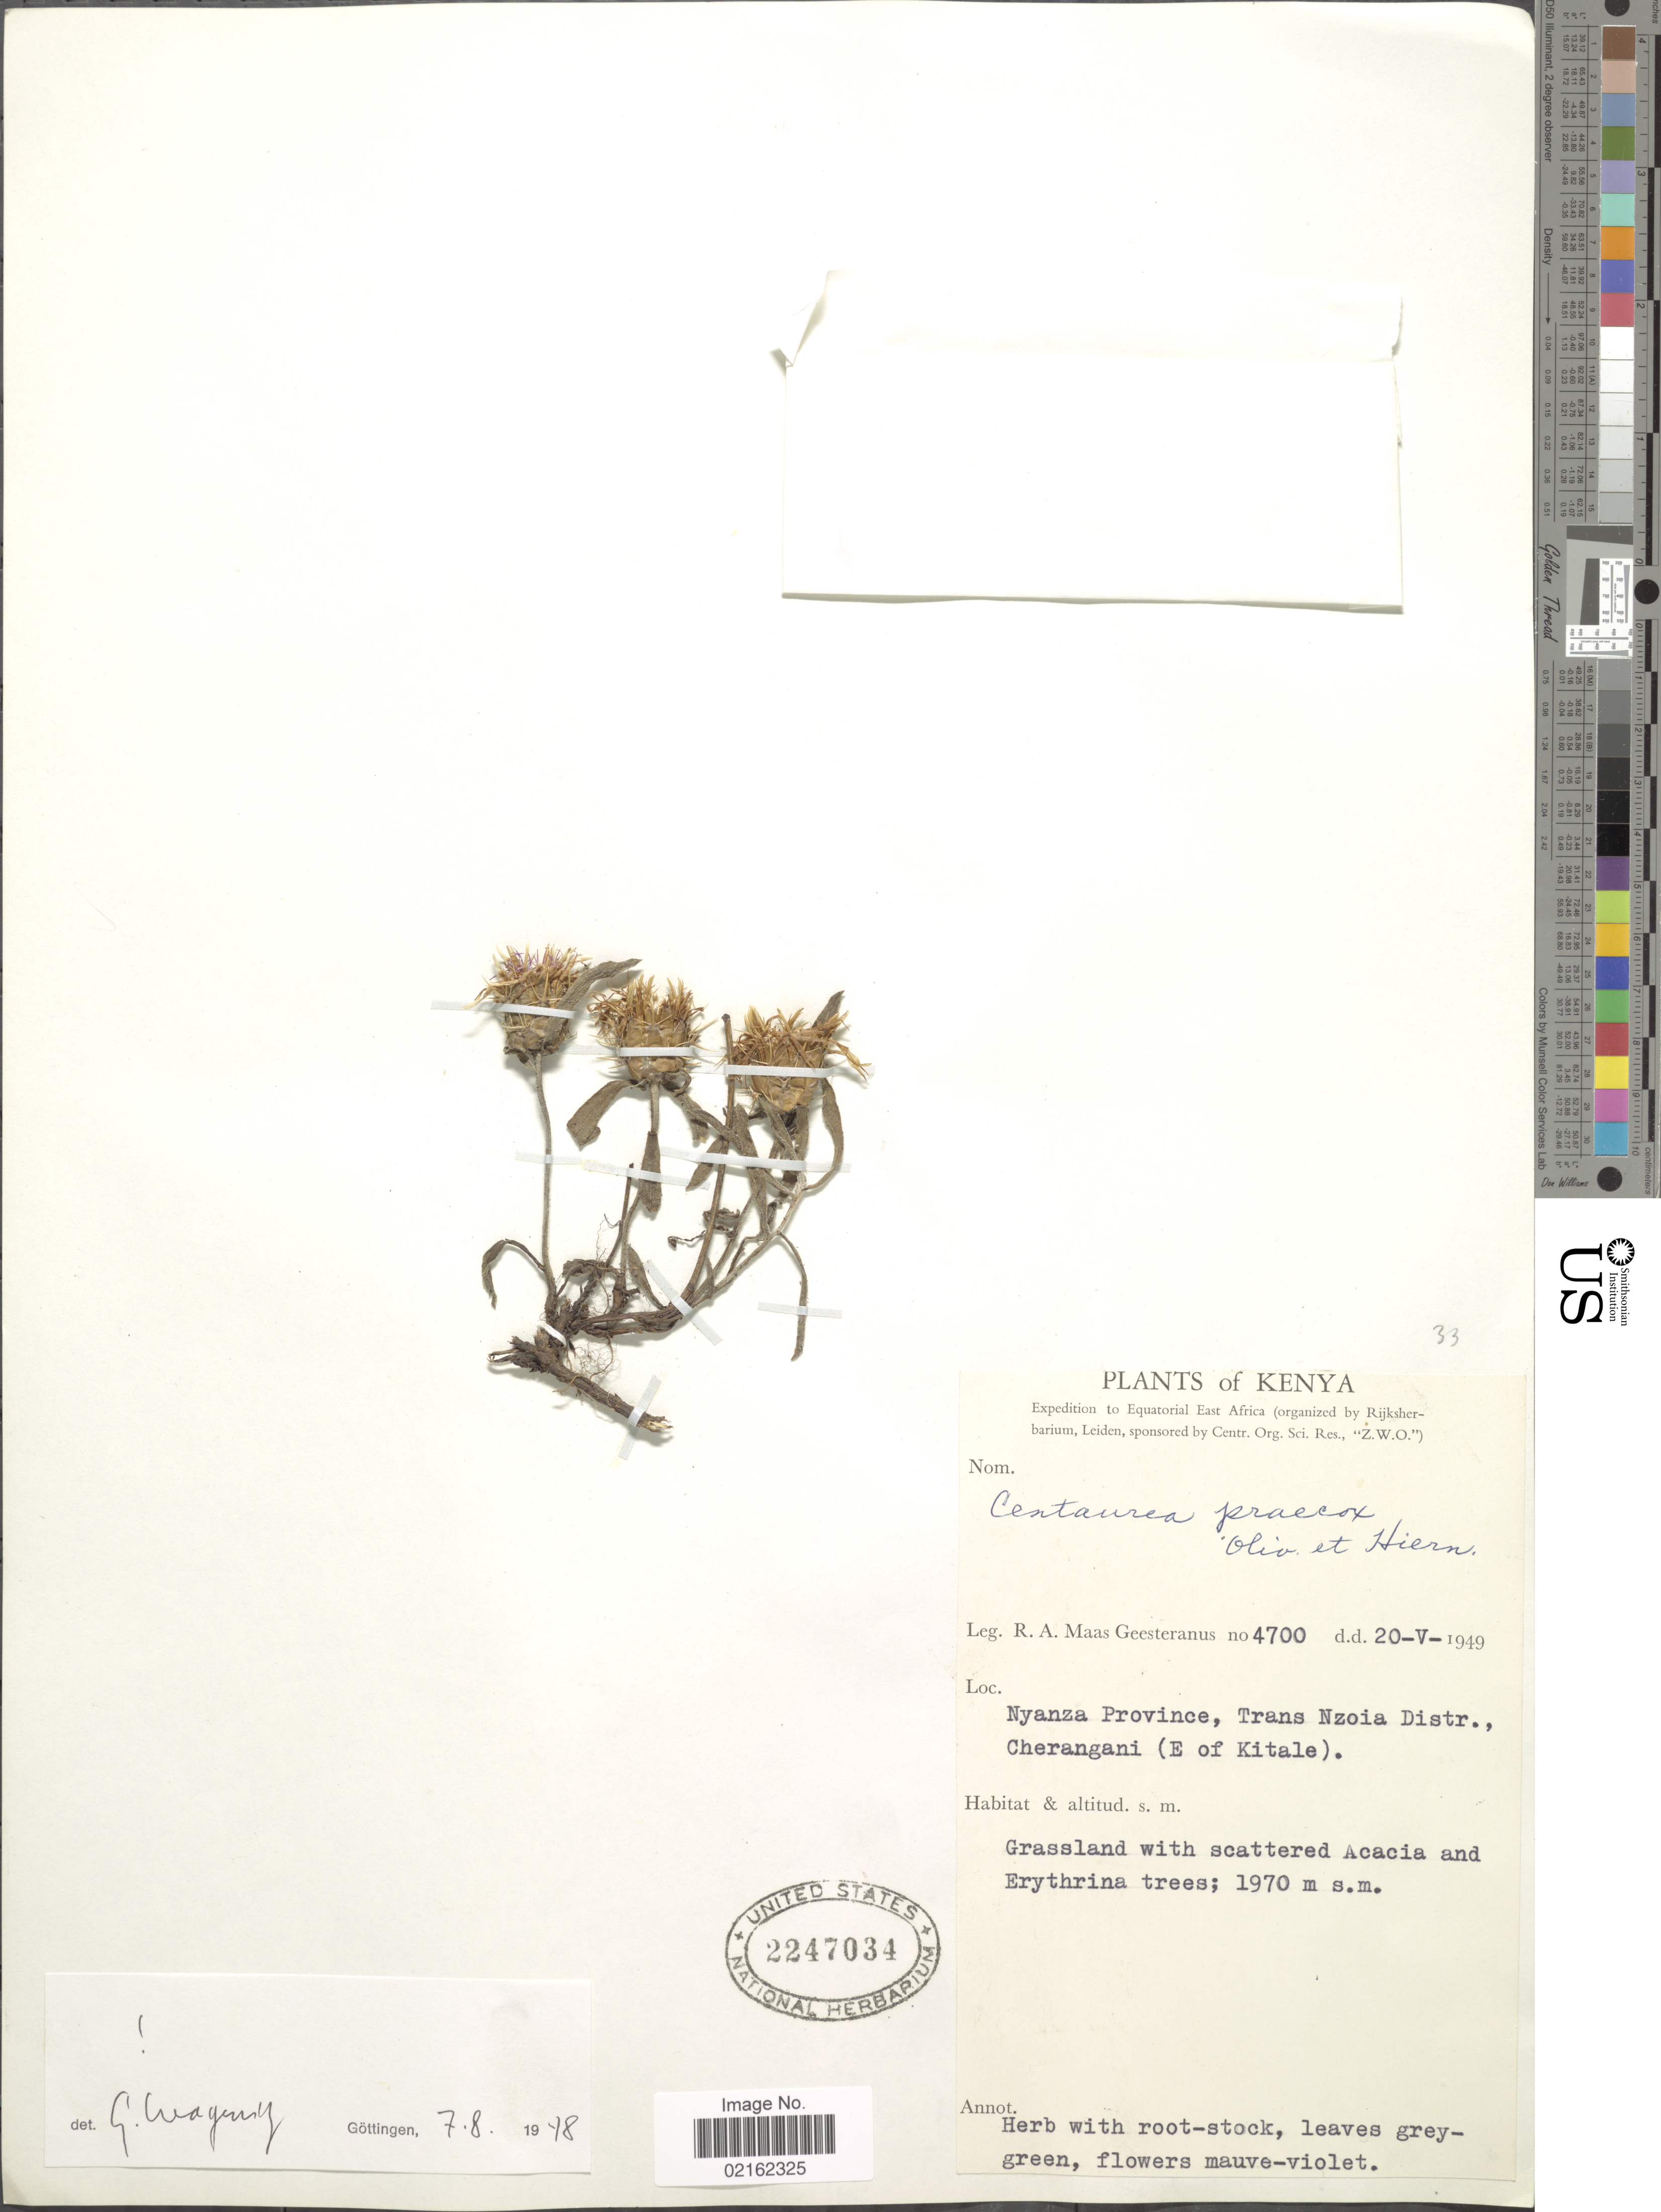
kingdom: Plantae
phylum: Tracheophyta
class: Magnoliopsida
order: Asterales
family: Asteraceae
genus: Centaurea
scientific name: Centaurea praecox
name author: Oliv. & Hiern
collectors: R. A. Maas Geesteranus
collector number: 4700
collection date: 1949-05-20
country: Kenya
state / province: Trans Nzoia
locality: Nyanza Province, Trans Nzoia Distr., Cherangani (E of Kitale)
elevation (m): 1970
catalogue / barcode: US 2247034